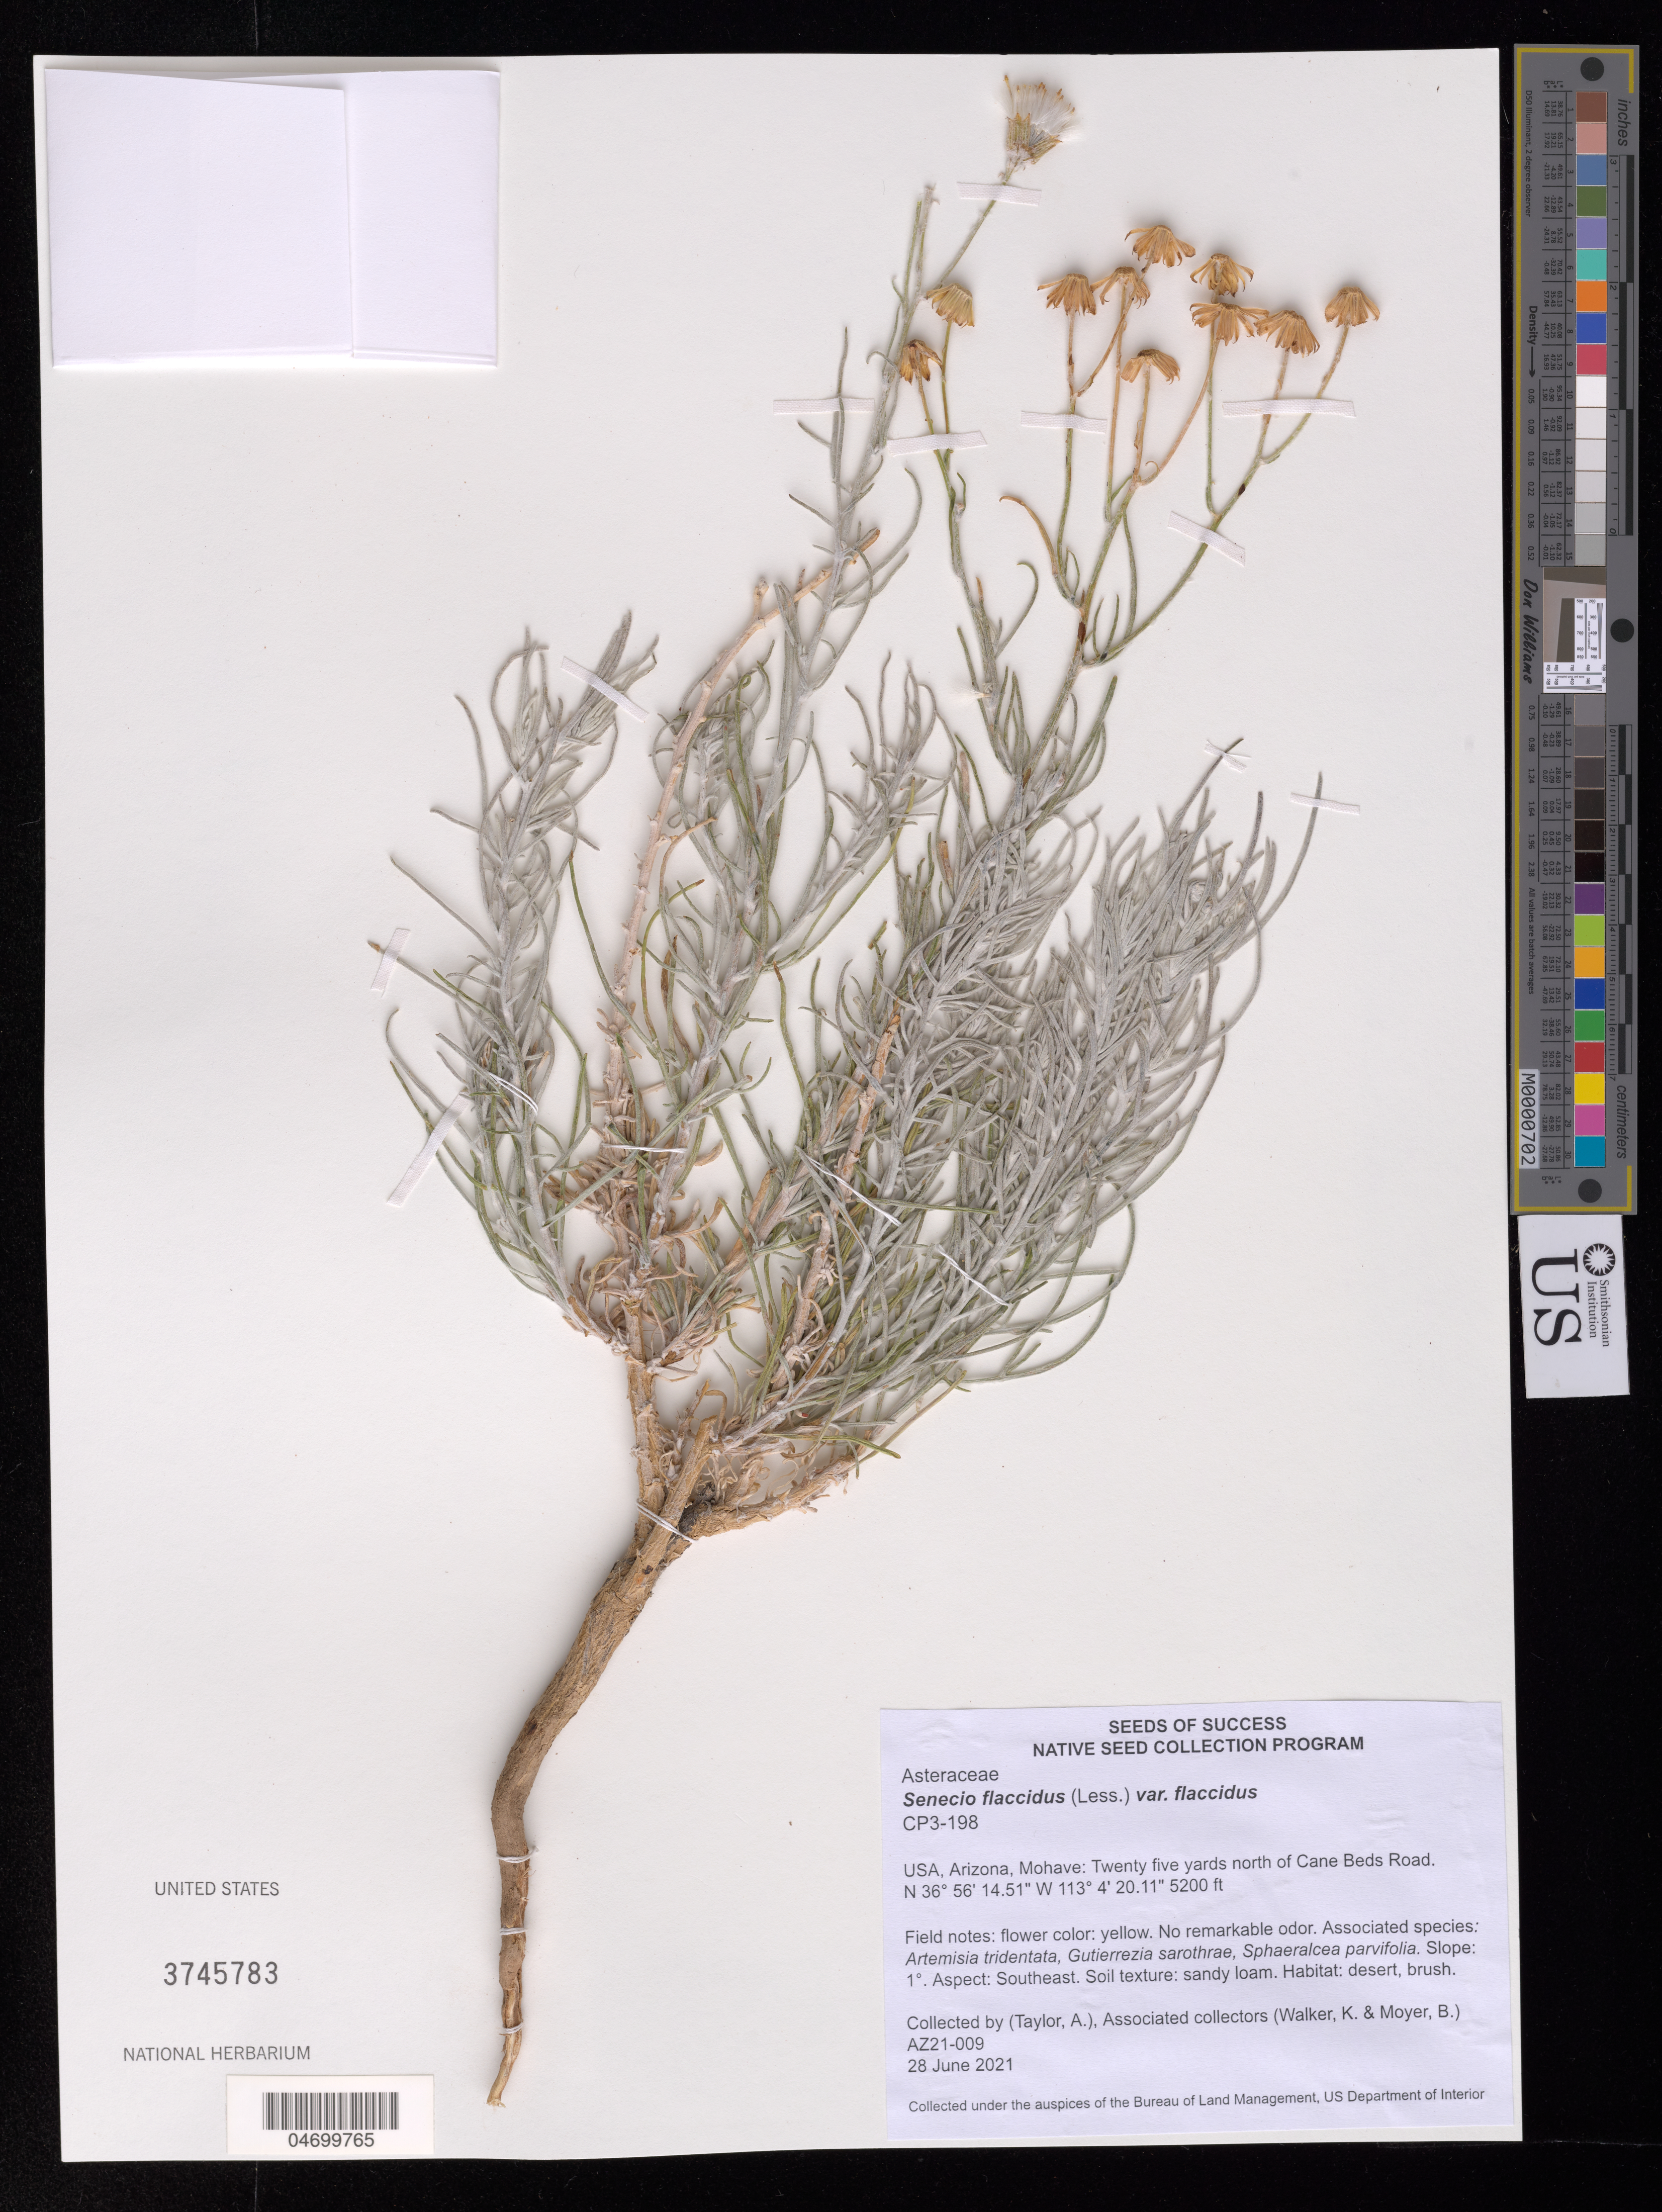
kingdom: Plantae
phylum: Tracheophyta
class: Magnoliopsida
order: Asterales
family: Asteraceae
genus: Senecio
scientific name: Senecio flaccidus var. flaccidus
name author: Less.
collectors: A. Taylor, K. Walker & B. Moyer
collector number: CP3-198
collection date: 2021-06-28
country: United States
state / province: Arizona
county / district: Mohave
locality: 25 yards N of Cane Beds Road.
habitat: Sandy loam. Desert, brush. With Artemisia tridentata, Gutierrezia sarothrae, Sphaeralcea parvifolia.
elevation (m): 1585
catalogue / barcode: US 3745783